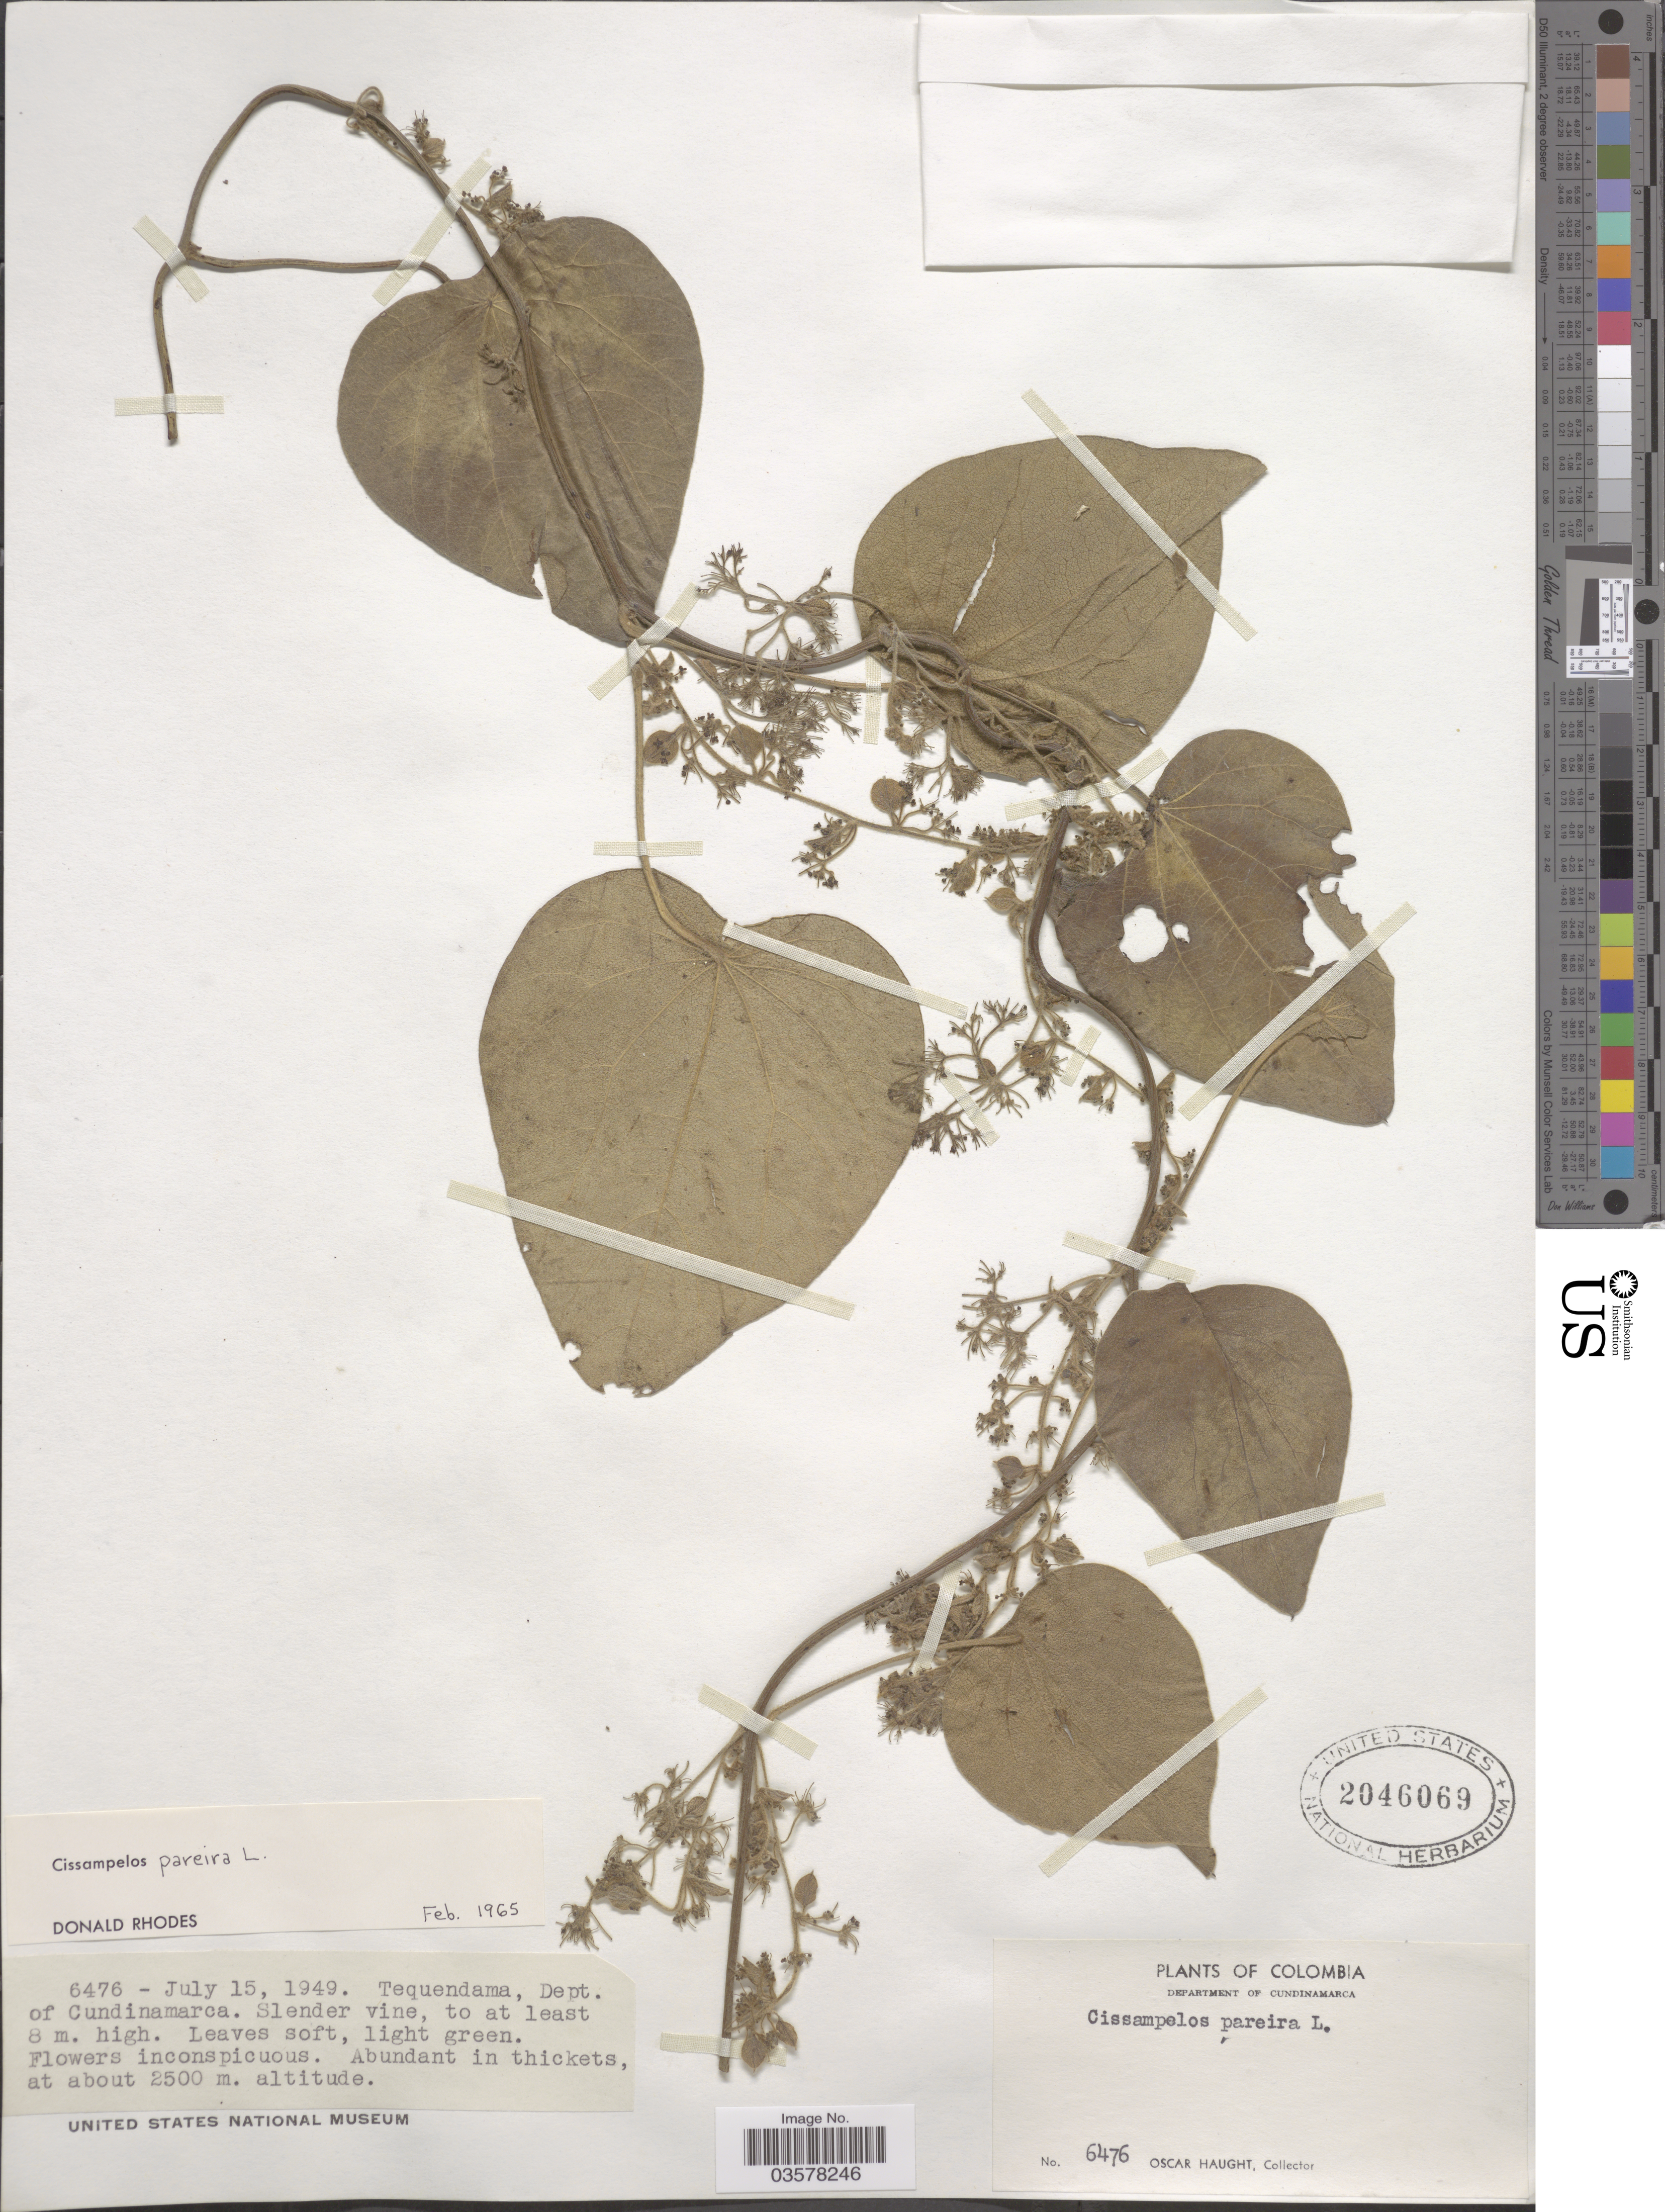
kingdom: Plantae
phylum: Tracheophyta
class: Magnoliopsida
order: Ranunculales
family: Menispermaceae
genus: Cissampelos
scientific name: Cissampelos pareira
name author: L.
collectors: O. Haught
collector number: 6476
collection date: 1949-07-15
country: Colombia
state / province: Cundinamarca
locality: Tequendama, Dept. of Cundinamarca.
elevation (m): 2500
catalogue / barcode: US 2046069